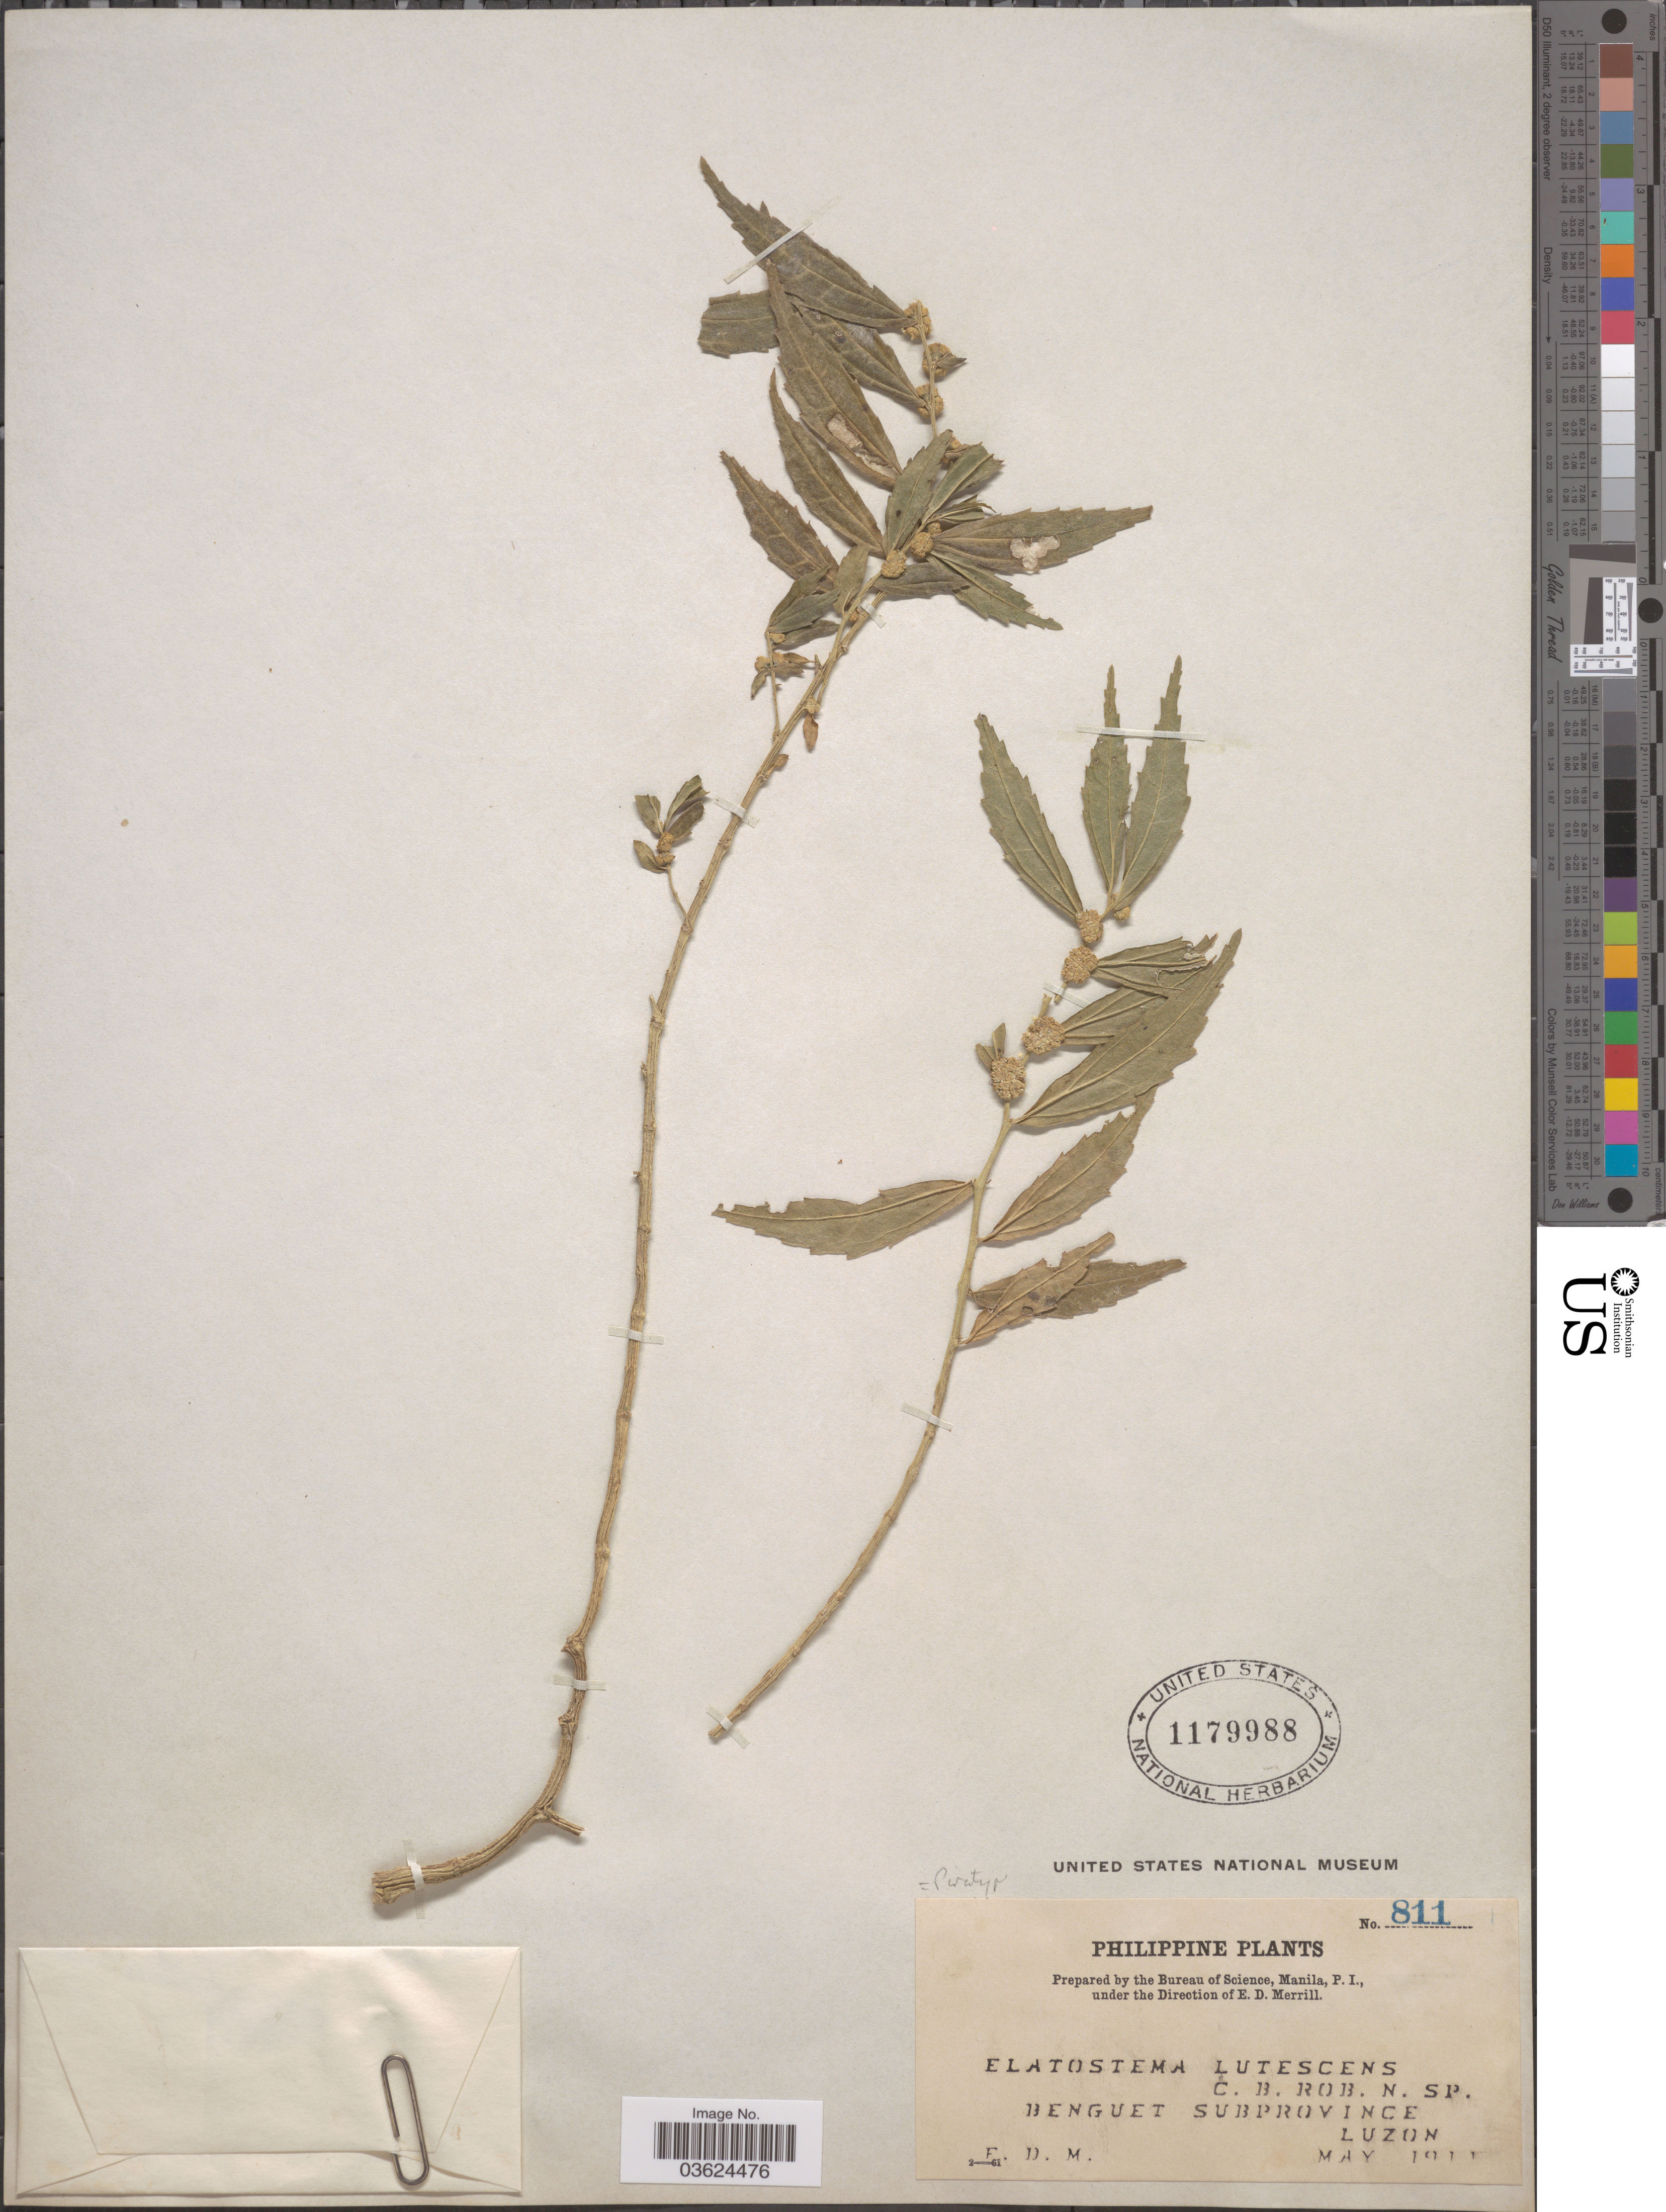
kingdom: Plantae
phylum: Tracheophyta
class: Magnoliopsida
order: Rosales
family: Urticaceae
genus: Elatostema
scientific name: Elatostema lutescens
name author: C.B. Rob.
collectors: E. D. Merrill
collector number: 811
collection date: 1911-05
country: Philippines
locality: Benguet Subprovince, Luzon.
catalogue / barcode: US 1179988